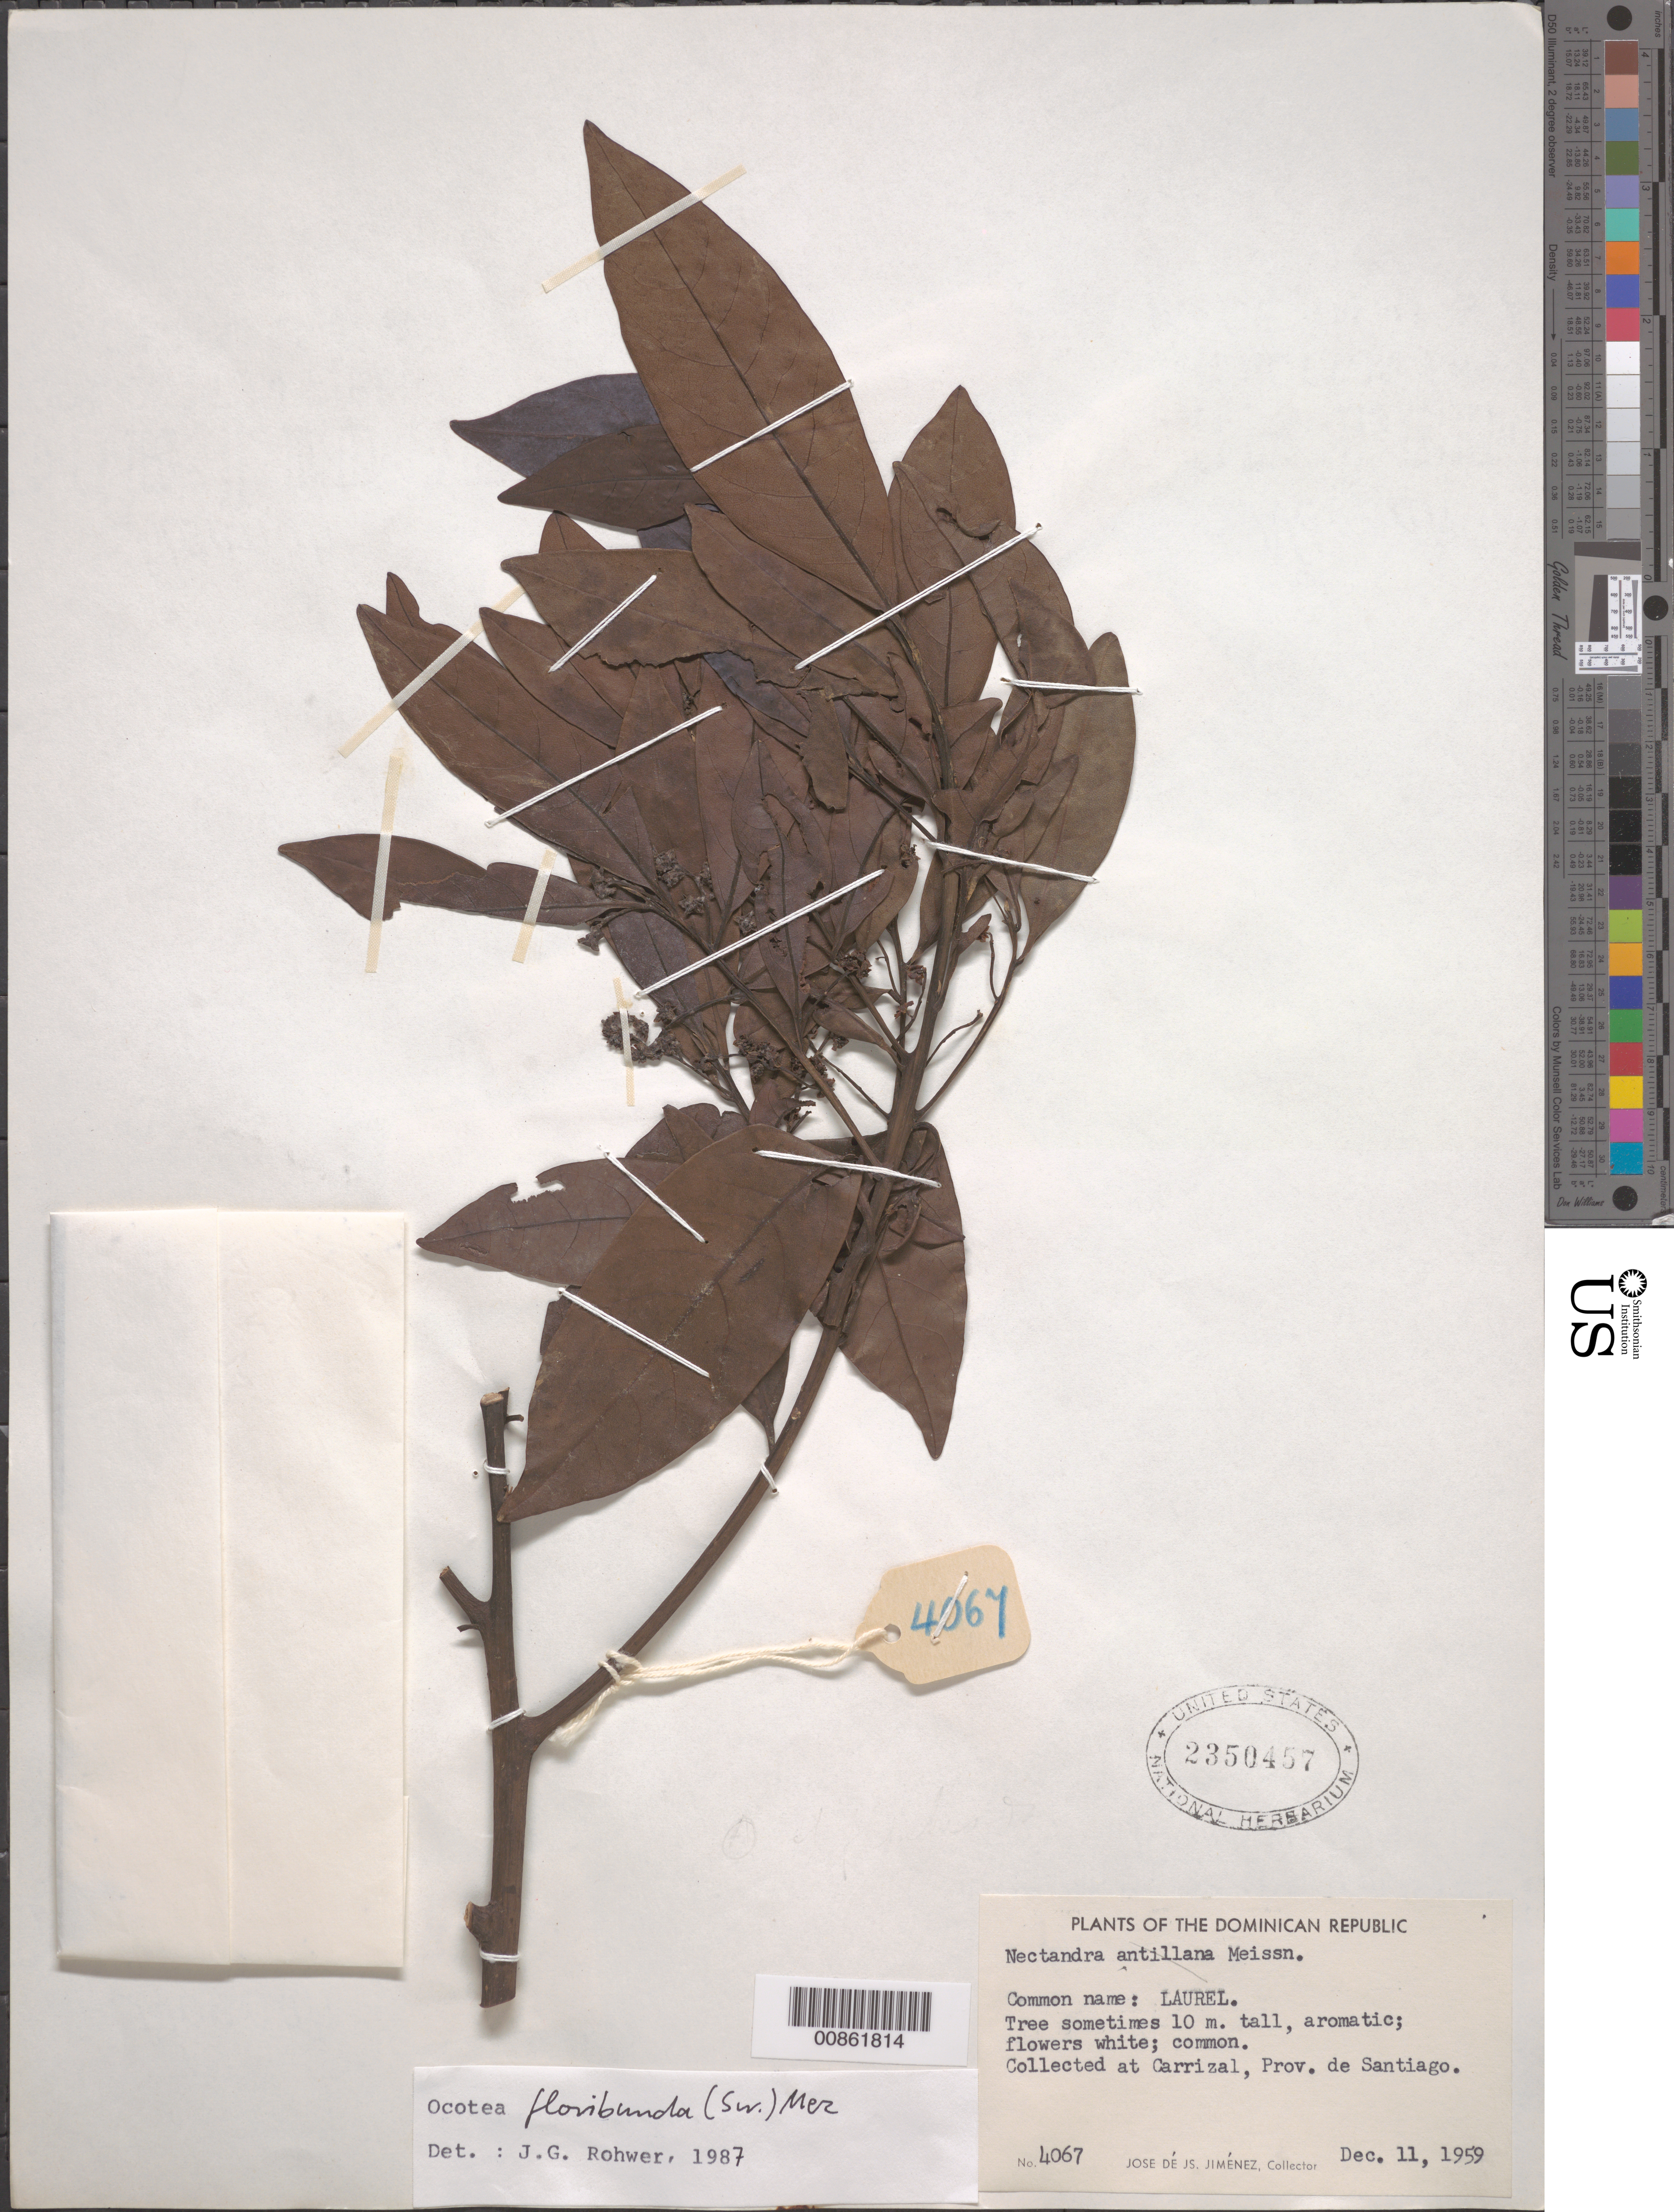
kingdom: Plantae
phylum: Tracheophyta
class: Magnoliopsida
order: Laurales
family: Lauraceae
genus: Ocotea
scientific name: Ocotea floribunda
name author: (Sw.) Mez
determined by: Rohwer, J. G.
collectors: J. J. Jiménez Almonte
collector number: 4067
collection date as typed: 11 Dec 1959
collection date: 1959-12-11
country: Dominican Republic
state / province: Santiago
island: Hispaniola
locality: Carrizal.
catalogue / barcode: US 2350457